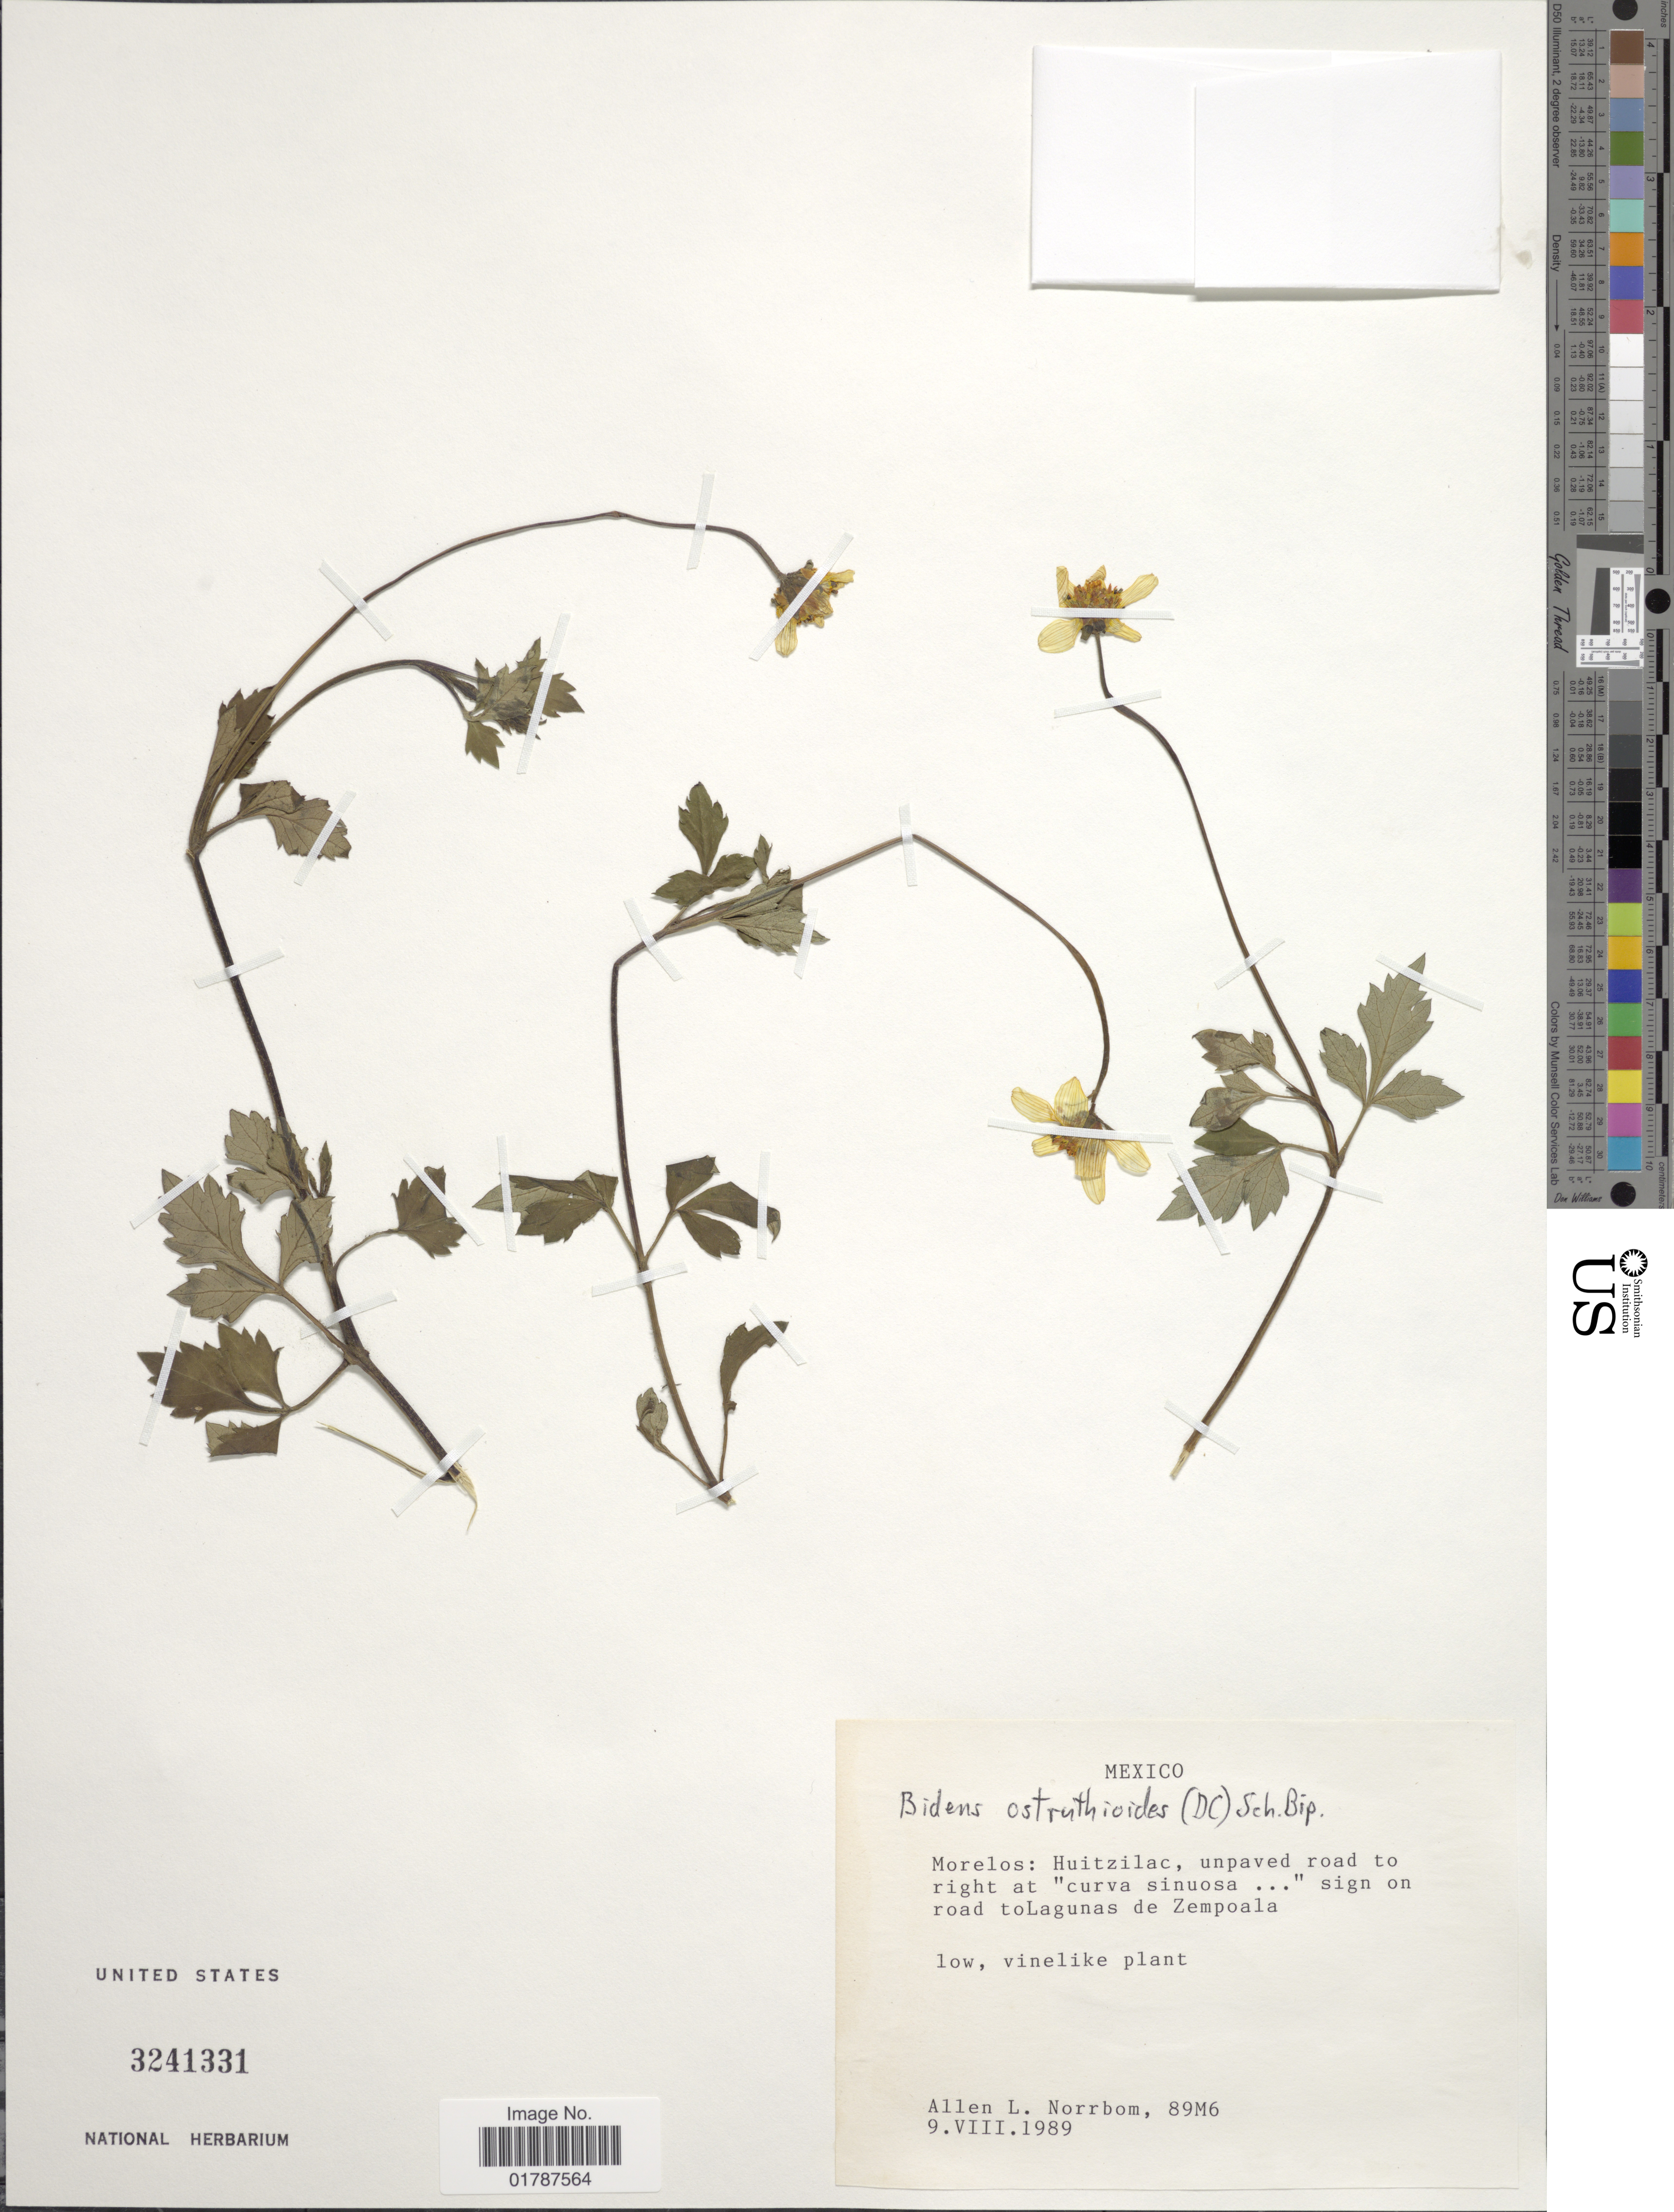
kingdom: Plantae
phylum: Tracheophyta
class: Magnoliopsida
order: Asterales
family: Asteraceae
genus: Bidens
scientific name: Bidens ostruthioides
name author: (DC.) Sch. Bip.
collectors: A. L. Norrbom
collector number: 89M6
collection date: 1989-08-09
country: Mexico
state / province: Morelos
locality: Morelos: Huitzilac, unpaved road to right at "curva sinuosa..." sign on road to Lagunas de Zempoala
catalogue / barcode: US 3241331